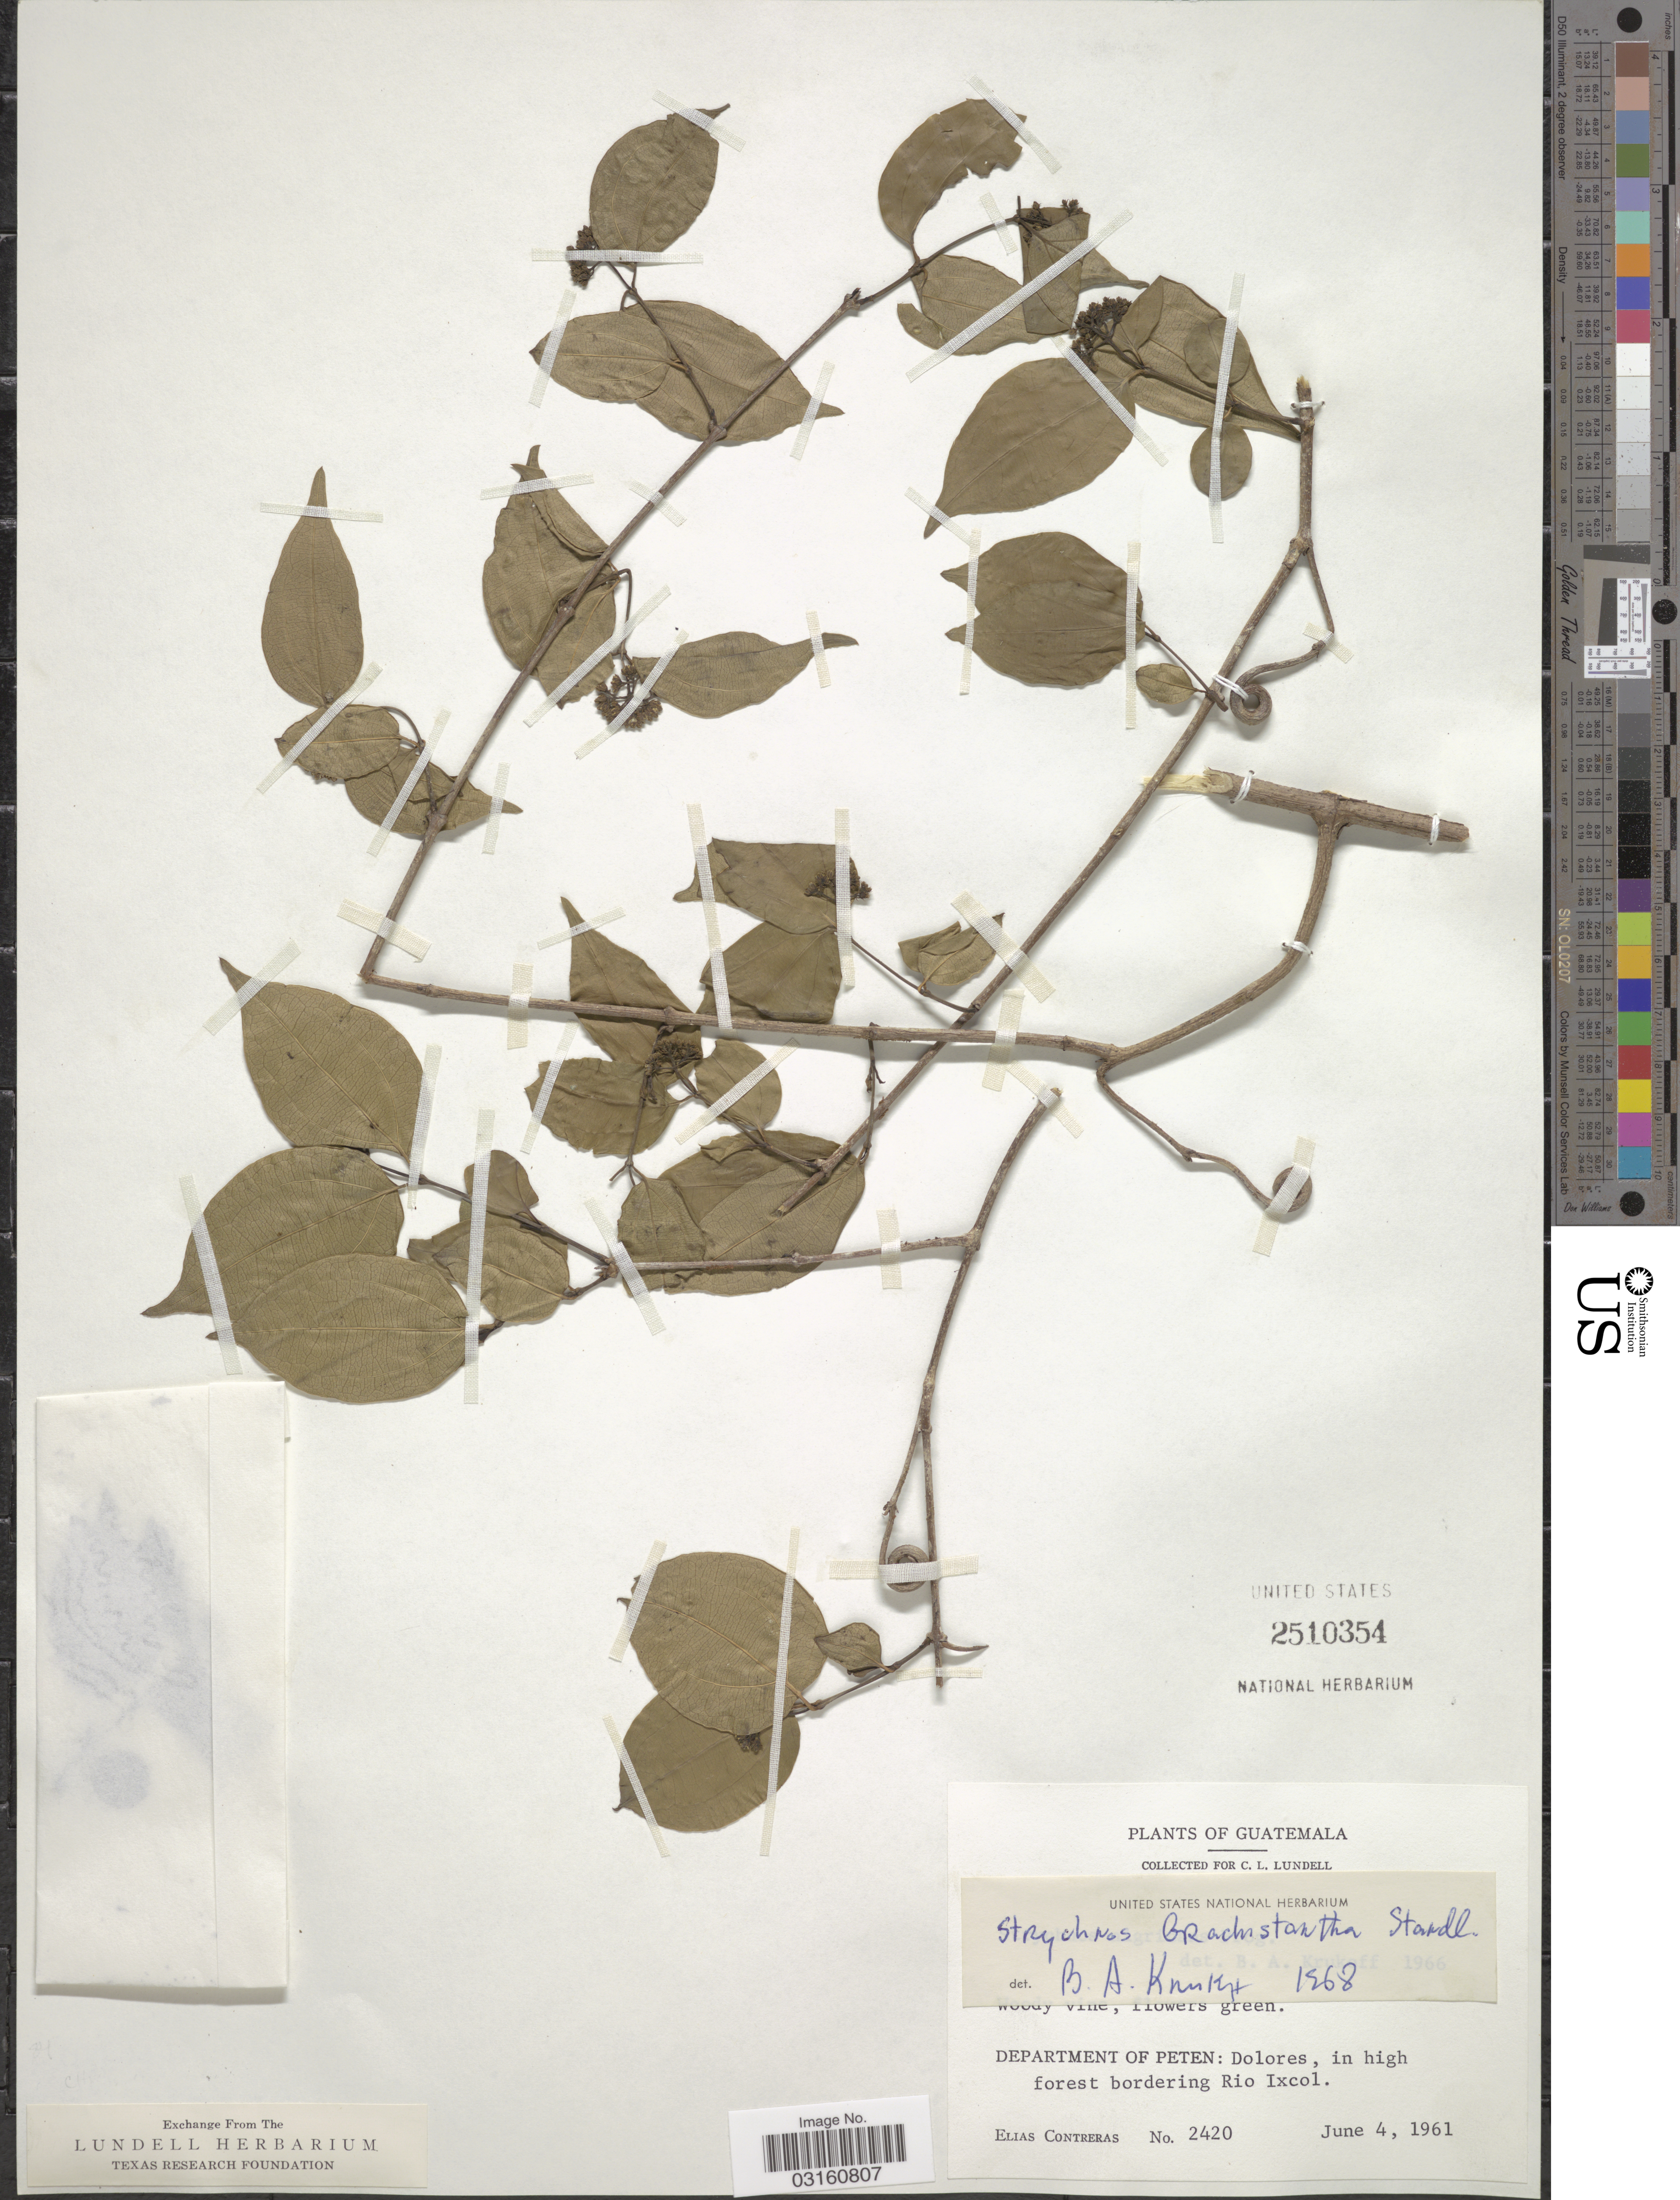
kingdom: Plantae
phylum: Tracheophyta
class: Magnoliopsida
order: Gentianales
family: Loganiaceae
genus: Strychnos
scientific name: Strychnos brachistantha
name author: Standl.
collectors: E. Contreras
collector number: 2420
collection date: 1961-06-04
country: Guatemala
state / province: El Petén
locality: Department of Peten: Dolores, in high forest bordering Rio Ixcol.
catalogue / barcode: US 2510354